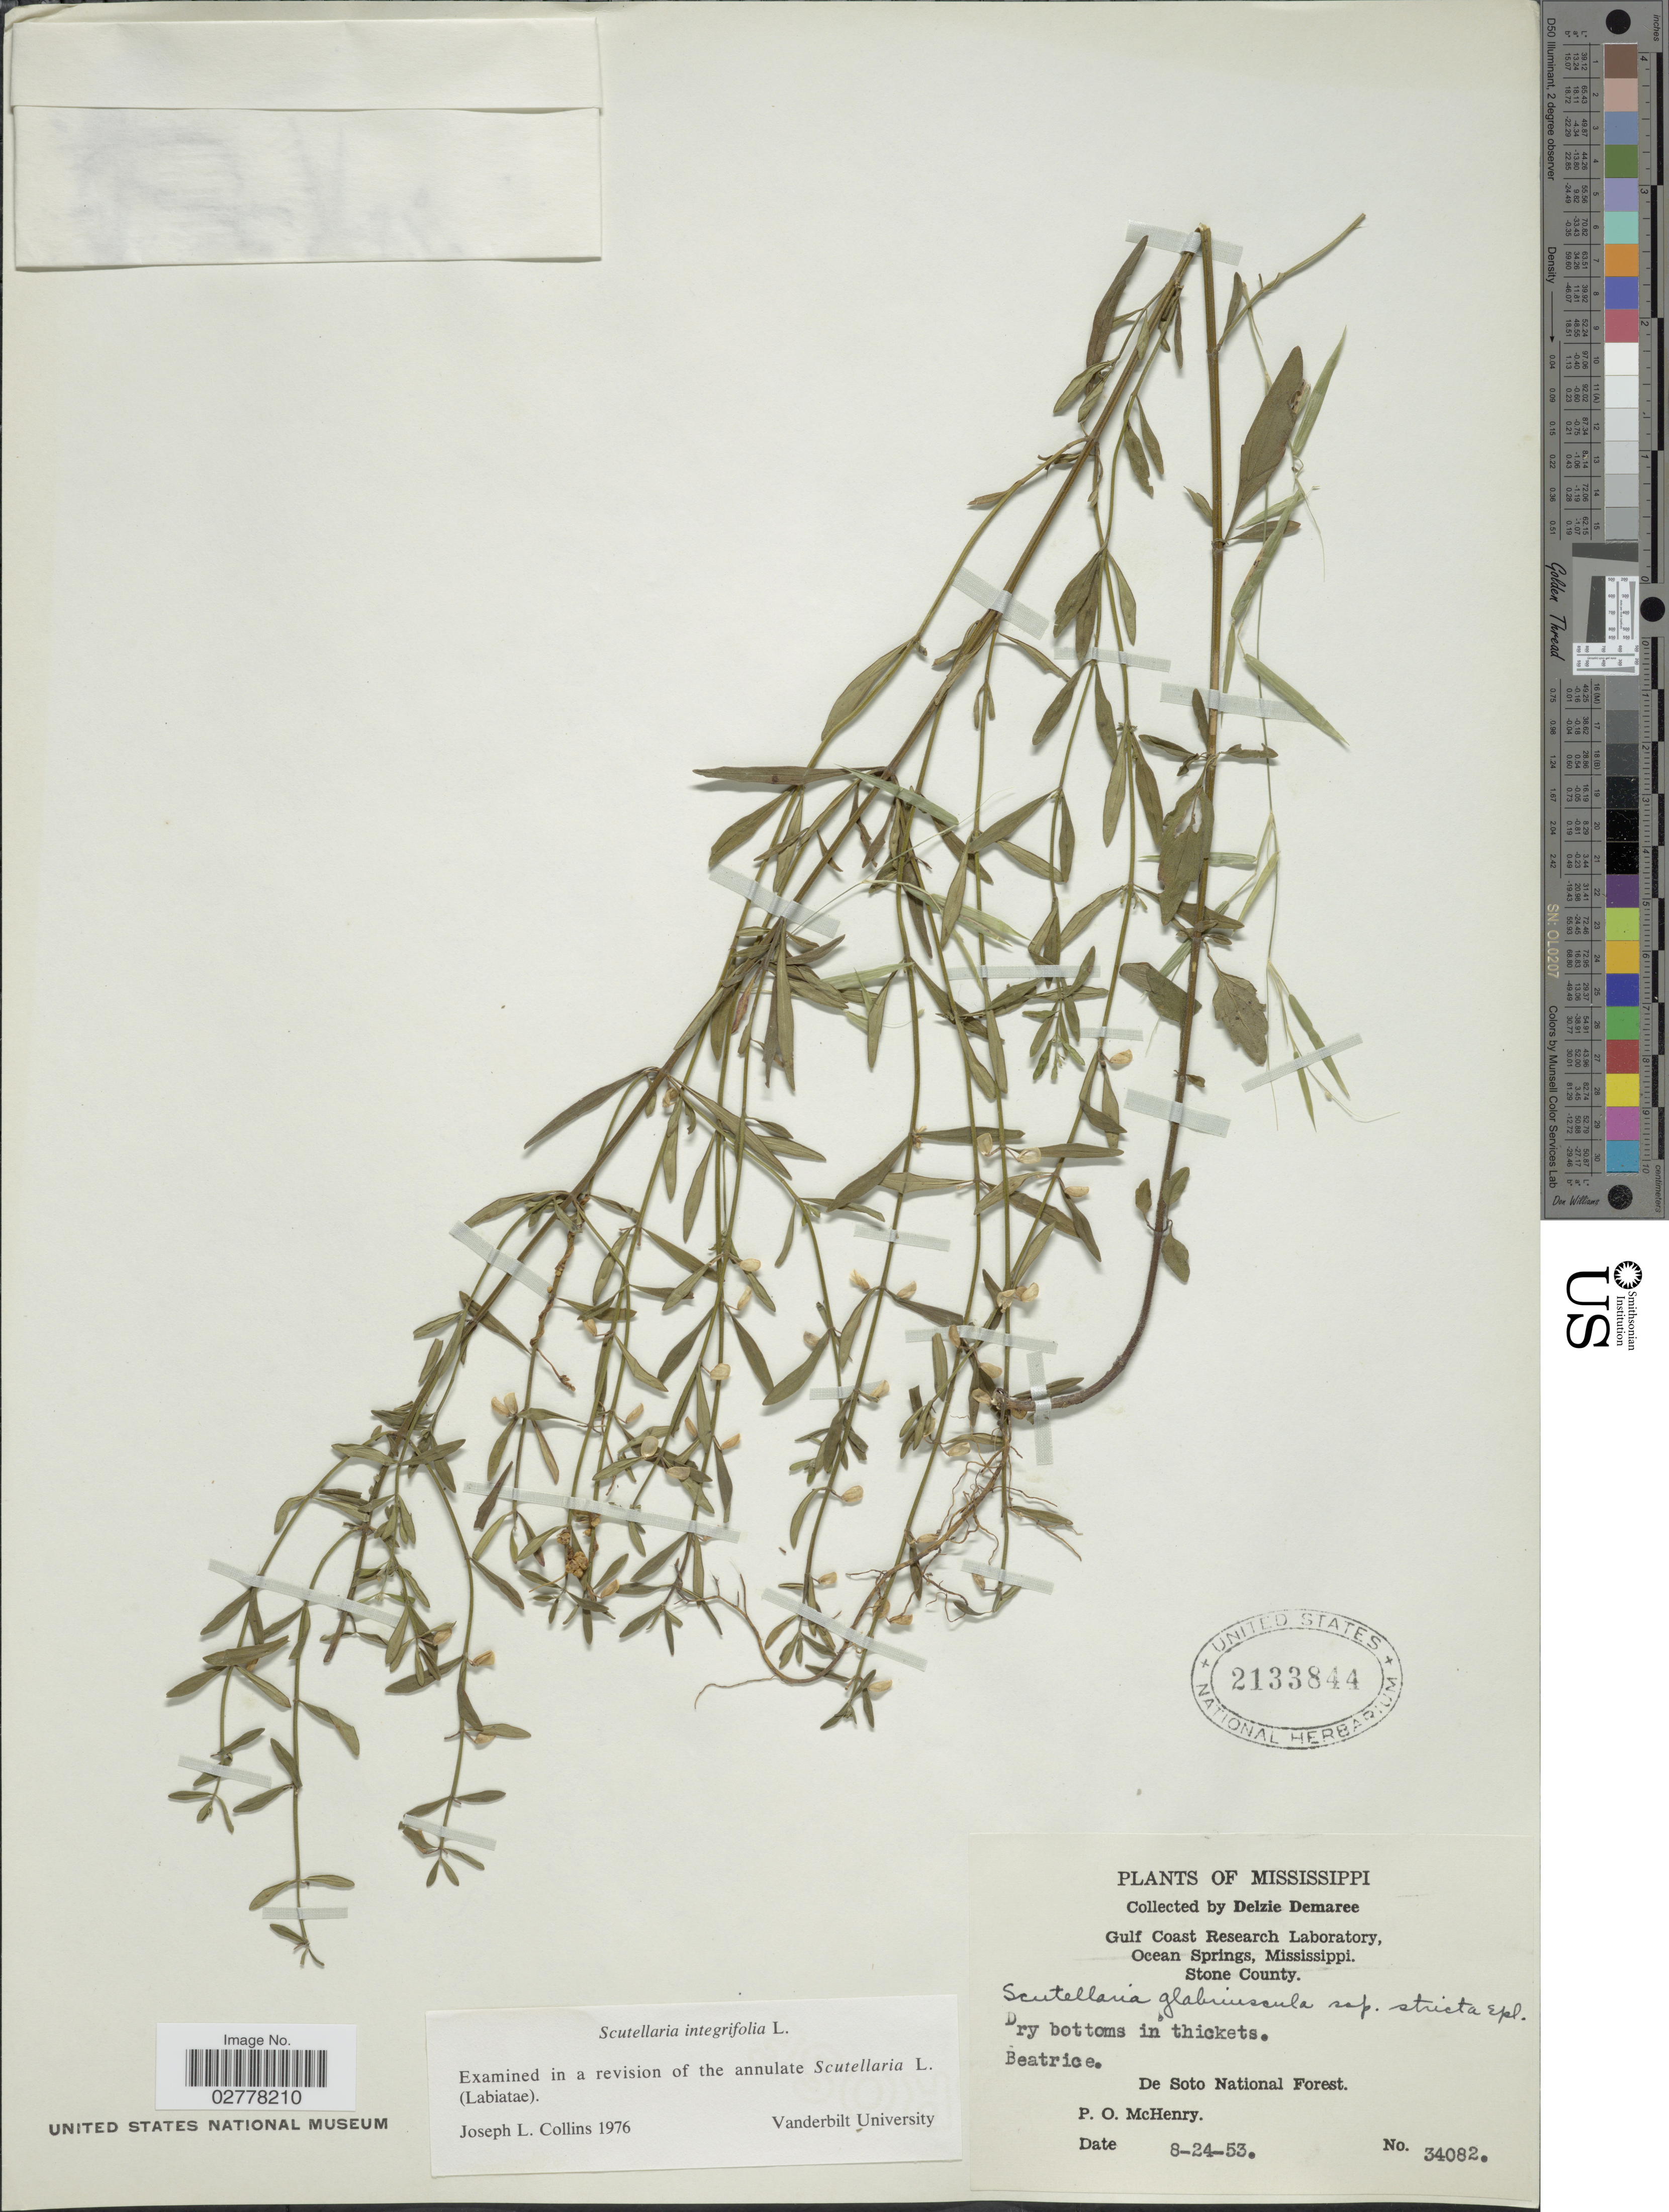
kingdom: Plantae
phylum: Tracheophyta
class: Magnoliopsida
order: Lamiales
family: Lamiaceae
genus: Scutellaria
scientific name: Scutellaria integrifolia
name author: L.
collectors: D. Demaree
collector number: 34082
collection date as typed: Transcribed d/m/y: 24/8/53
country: United States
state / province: Mississippi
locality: Stone County. [unsure placement] Beatrice. De Soto National Forest. P.O. McHenry.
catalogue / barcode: US 2133844